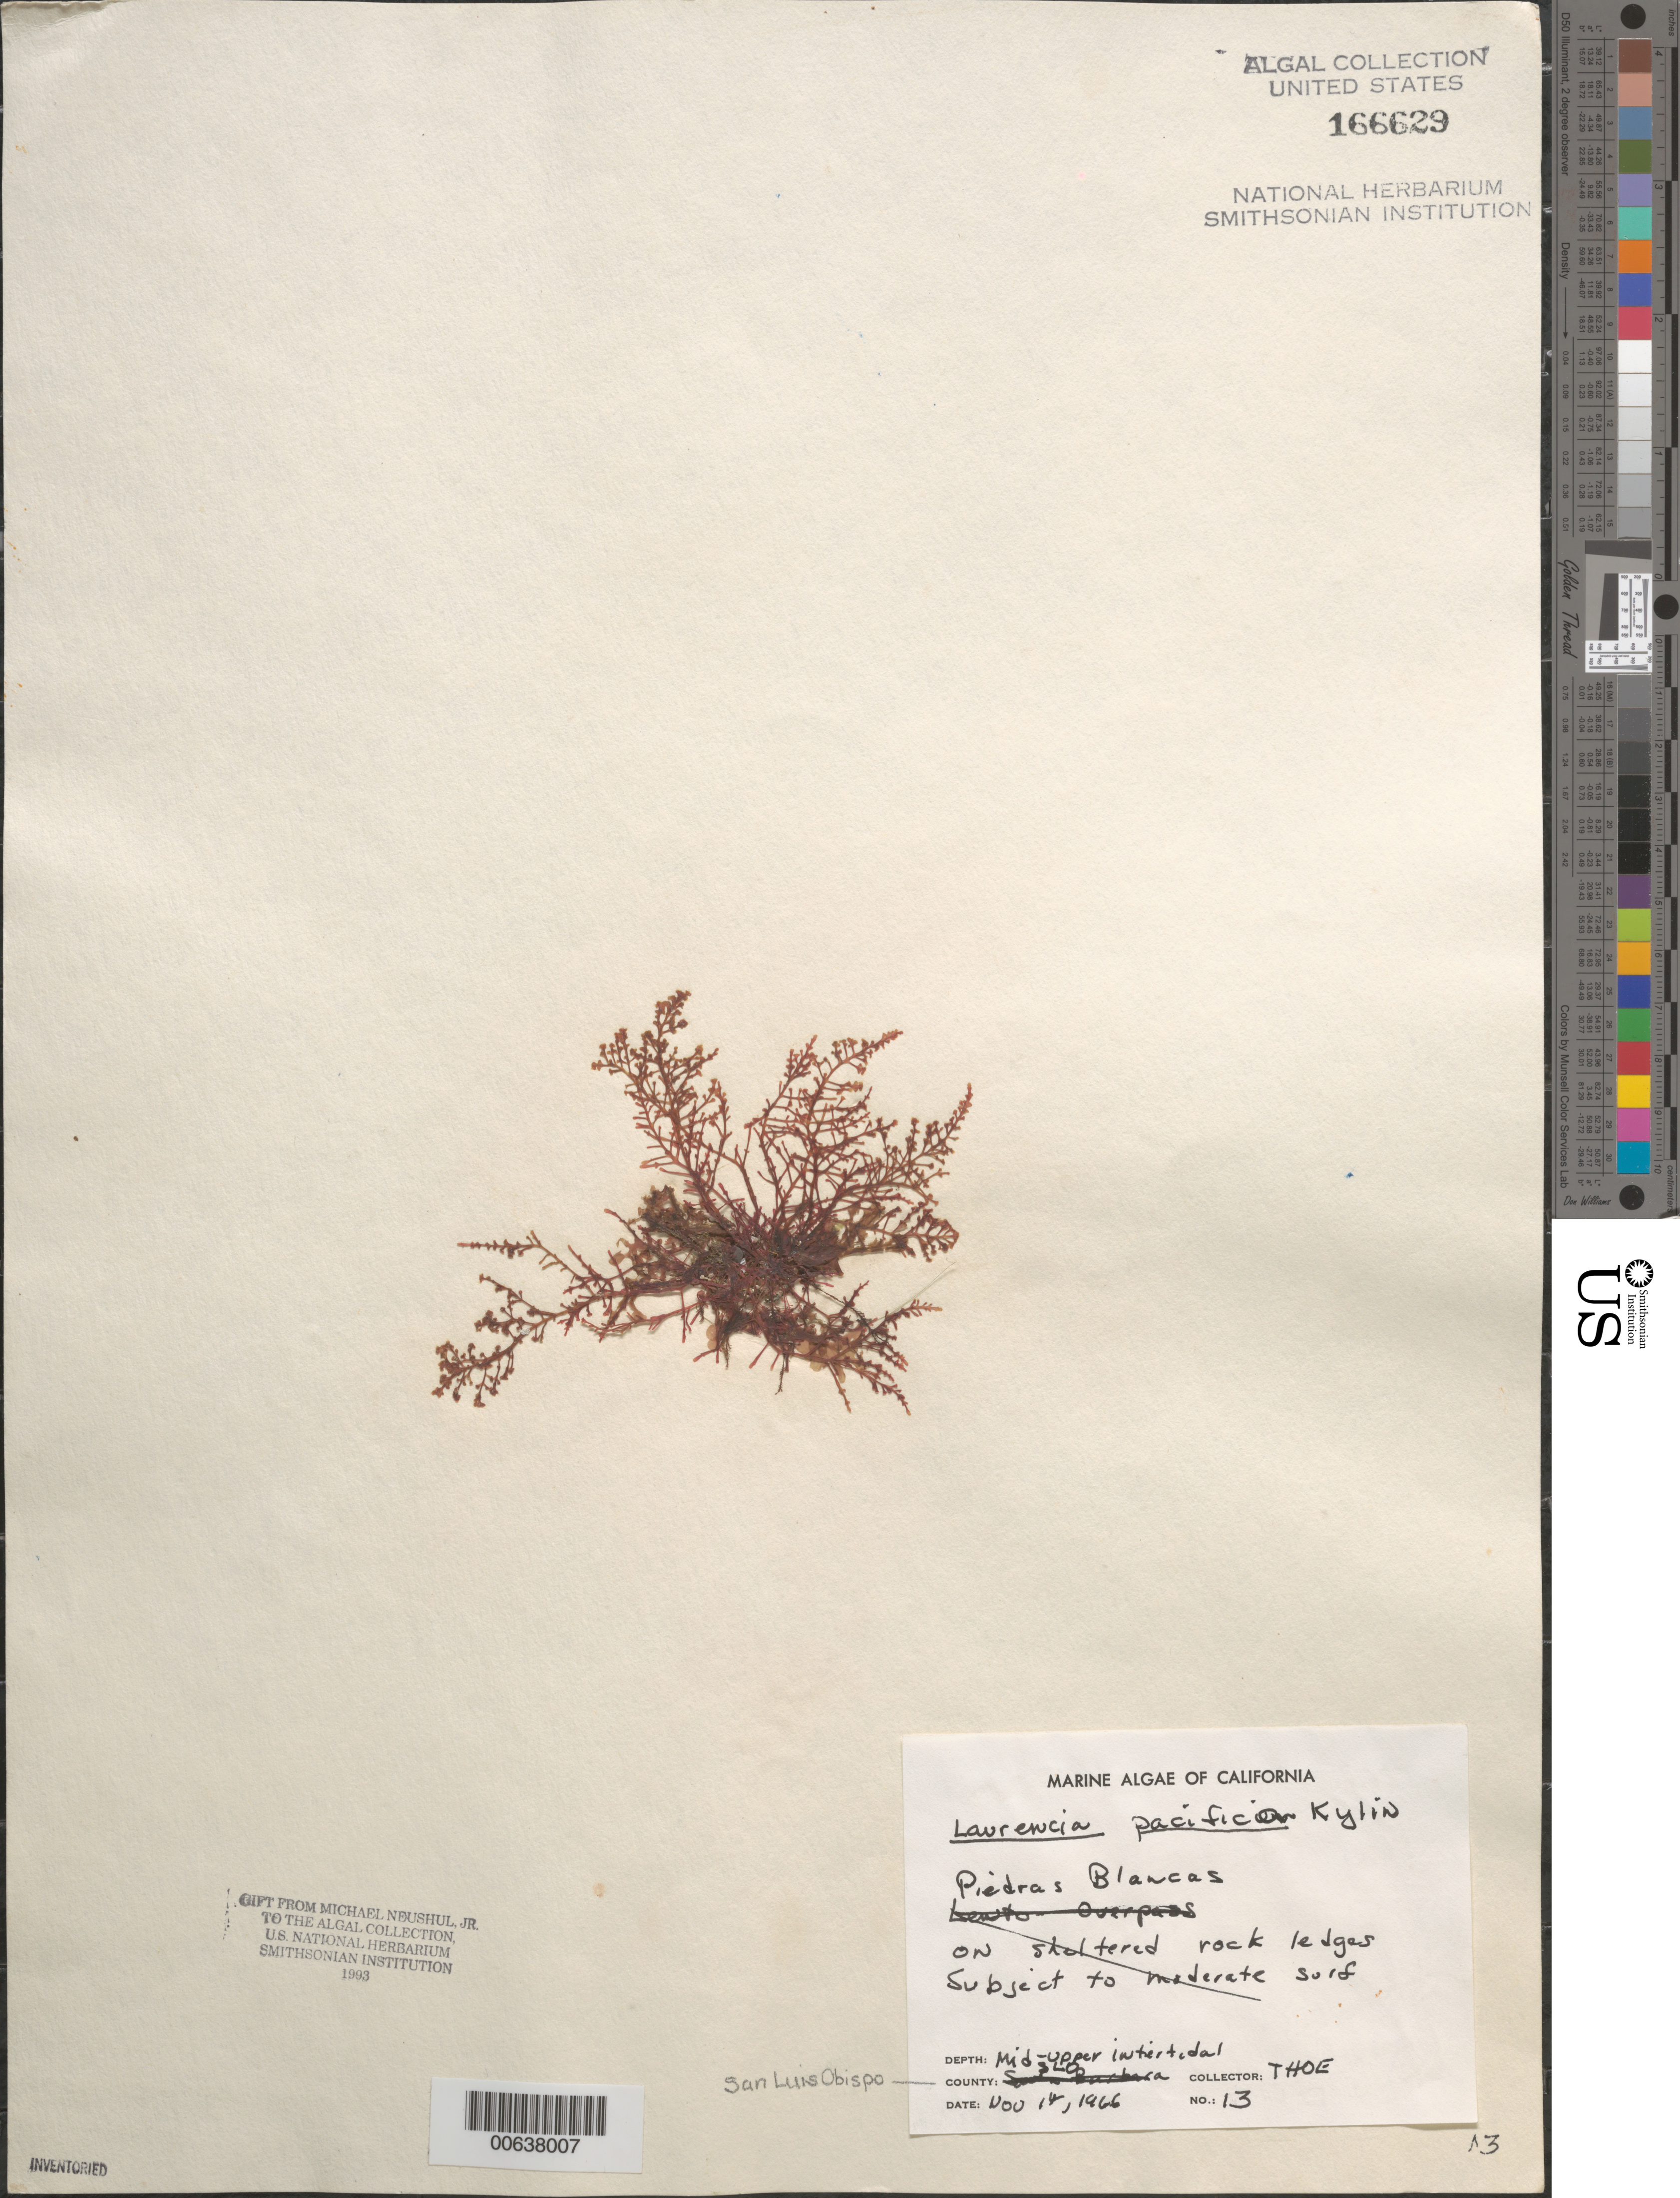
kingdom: Plantae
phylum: Rhodophyta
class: Florideophyceae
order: Ceramiales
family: Rhodomelaceae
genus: Laurencia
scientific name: Laurencia pacifica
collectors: THOE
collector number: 13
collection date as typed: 14 Nov 1966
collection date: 1966-11-14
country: United States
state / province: California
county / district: San Luis Obispo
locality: Piedras Blancas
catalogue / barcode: US 166629